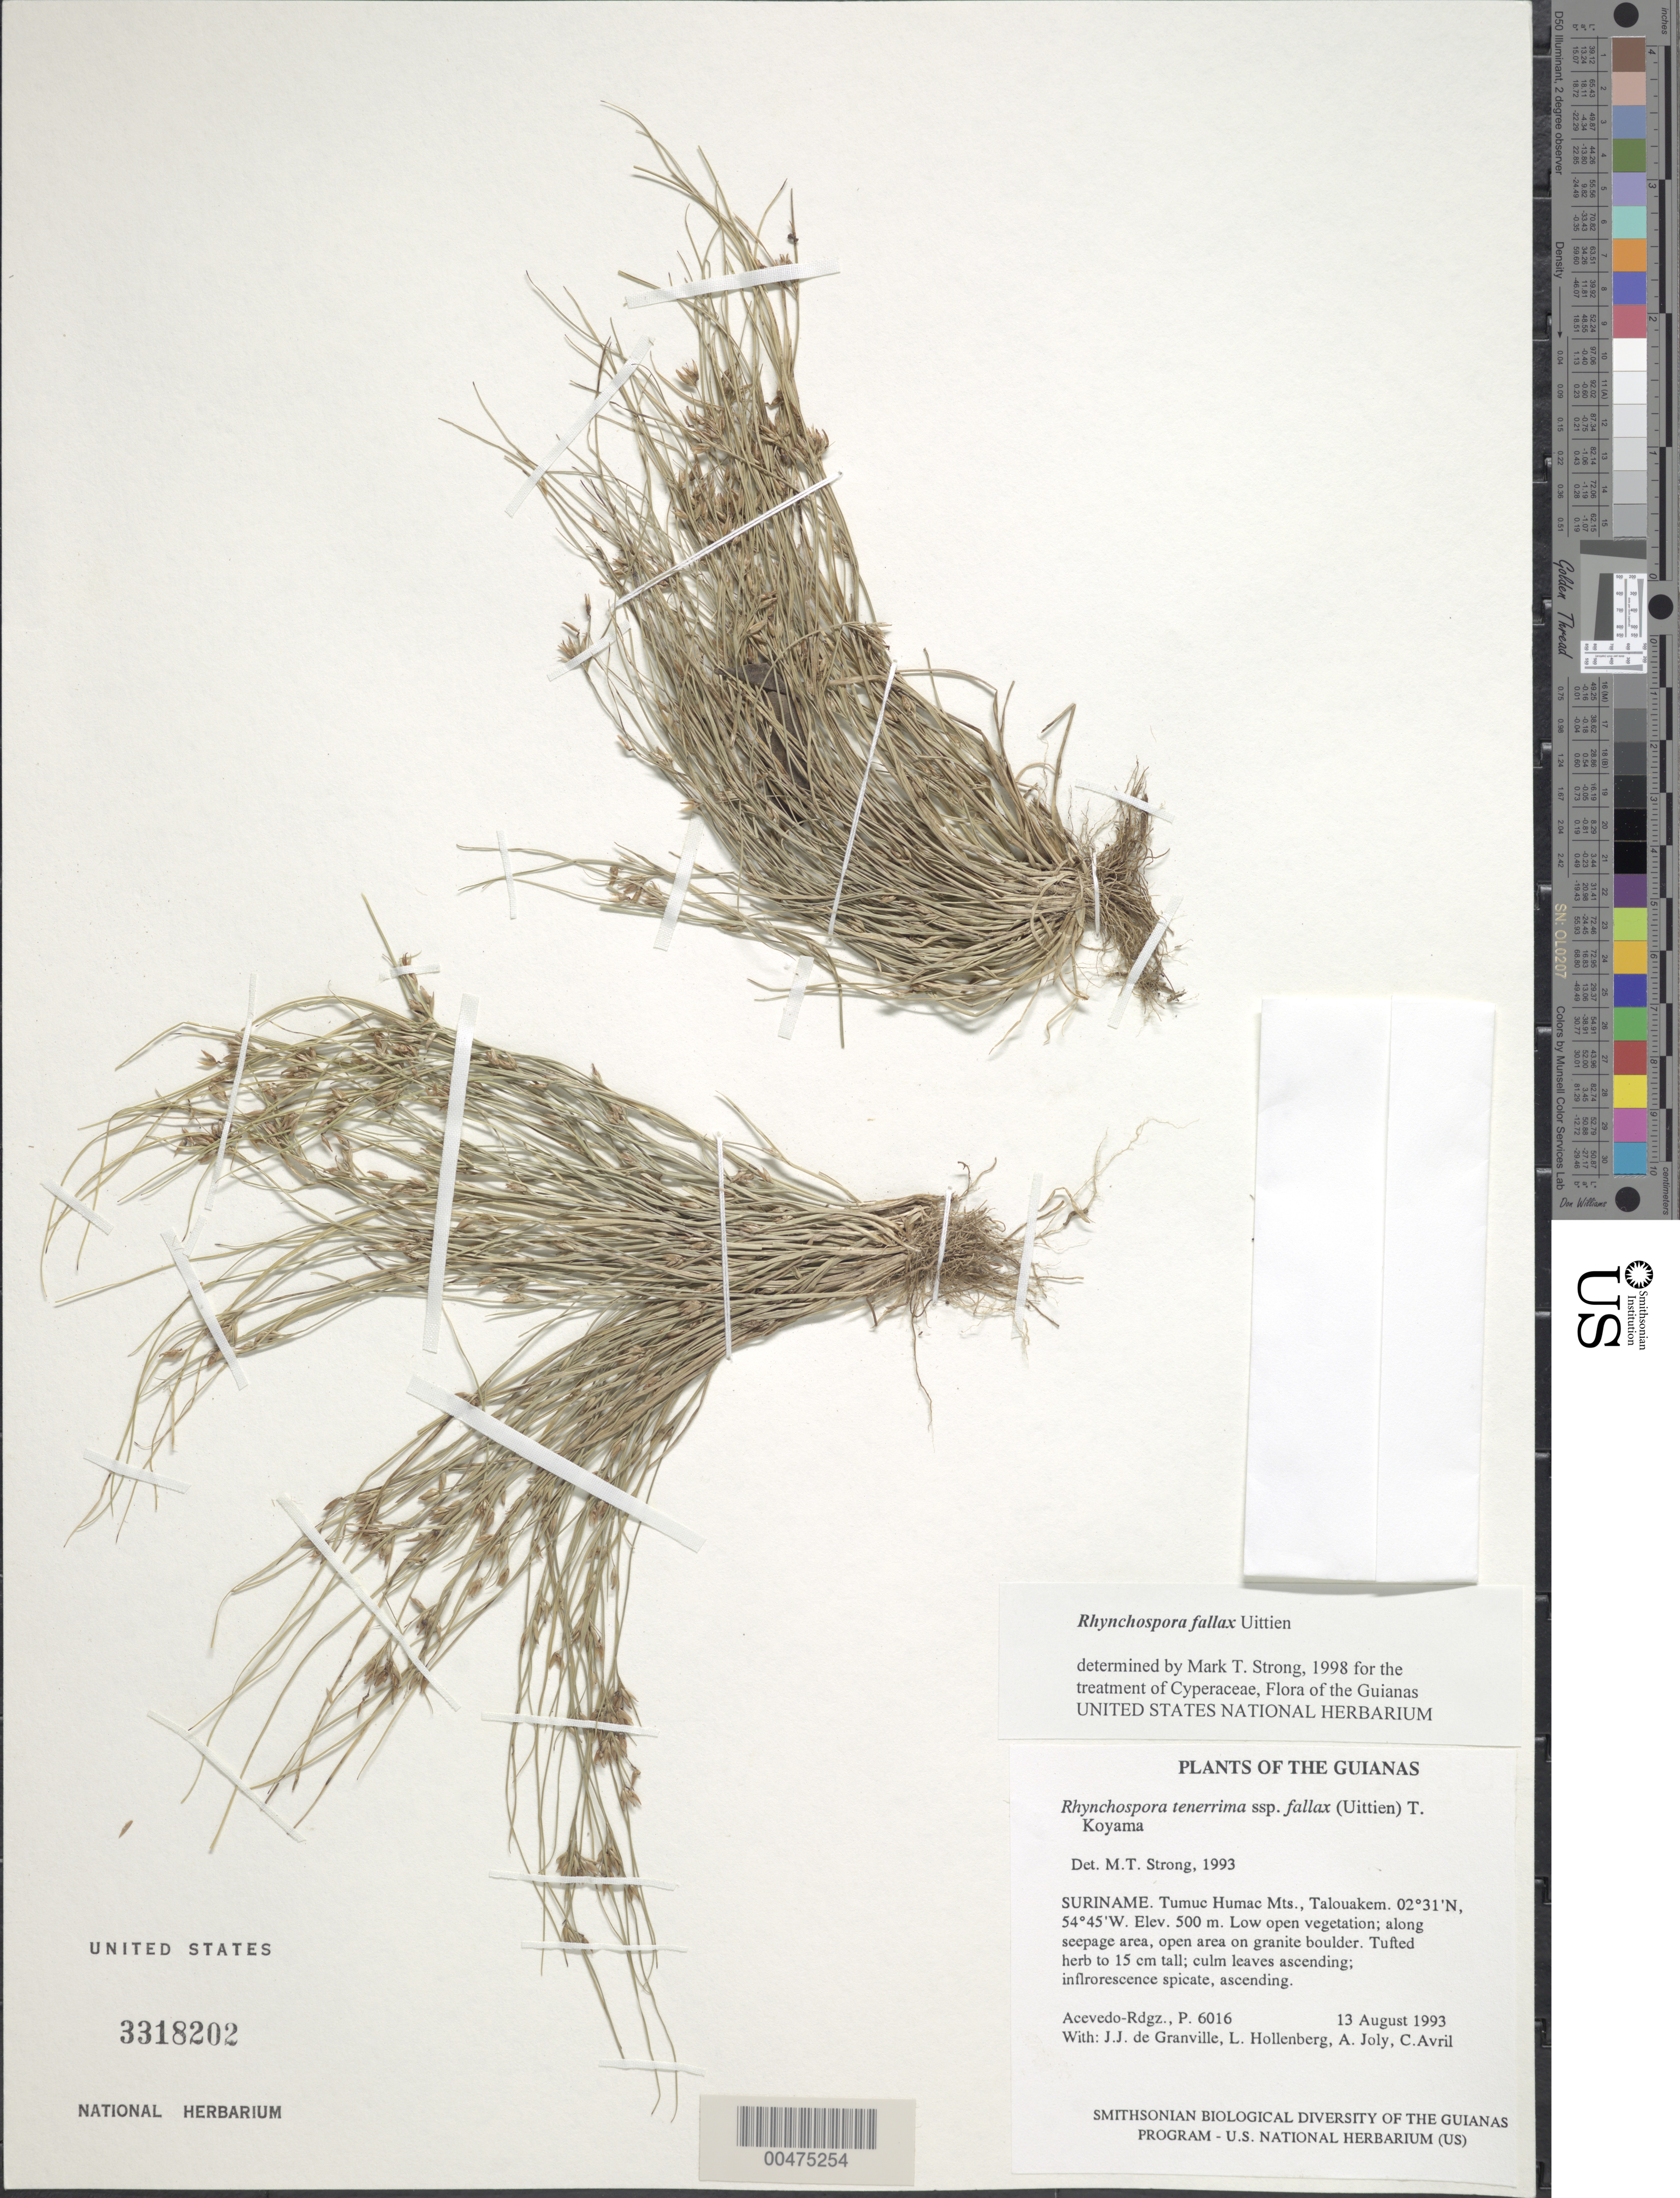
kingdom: Plantae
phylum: Tracheophyta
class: Liliopsida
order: Poales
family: Cyperaceae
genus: Rhynchospora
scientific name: Rhynchospora fallax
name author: Uittien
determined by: Strong, M. T., (US), Smithsonian Institution - National Museum of Natural History (UNITED STATES)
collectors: P. Acevedo-Rodr.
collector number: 6016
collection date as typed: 13 Aug 1993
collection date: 1993-08-13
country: Suriname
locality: Tumuc Humac Mts., Talouakem.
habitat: Low open vegetation; along seepage area, open area on granite boulder.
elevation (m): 500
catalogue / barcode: US 3318202